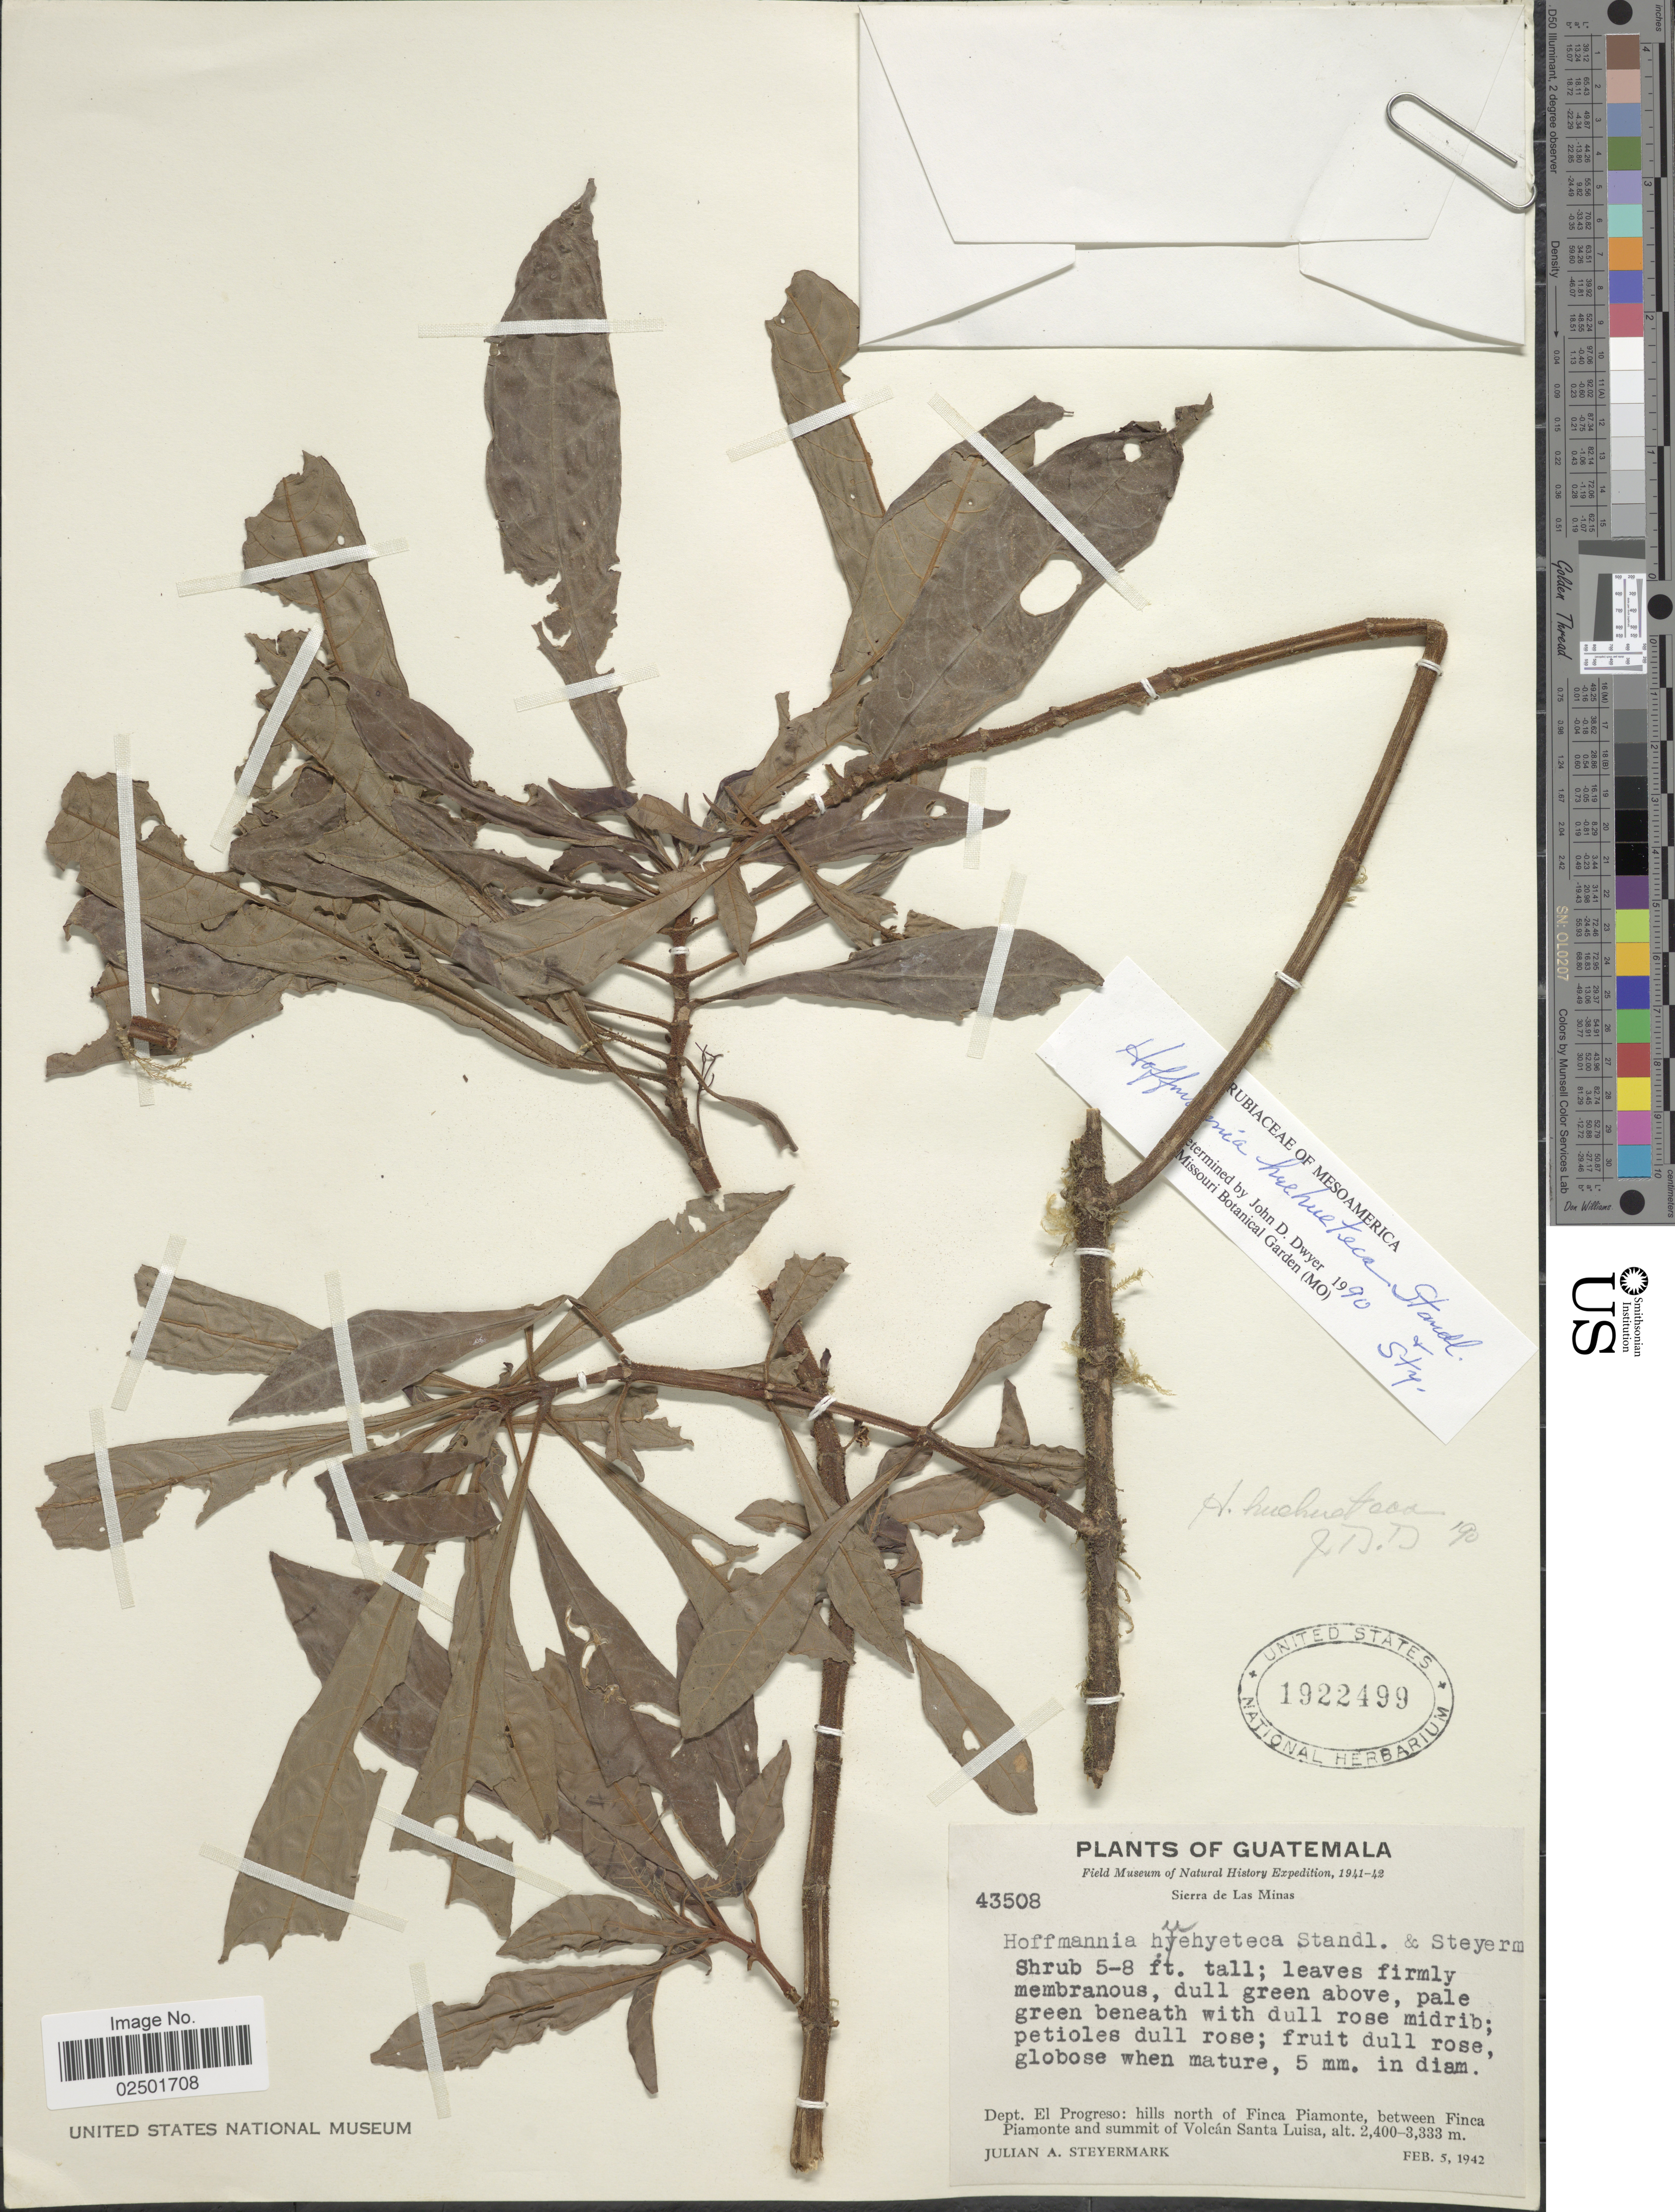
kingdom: Plantae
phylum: Tracheophyta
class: Magnoliopsida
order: Gentianales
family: Rubiaceae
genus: Hoffmannia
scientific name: Hoffmannia huehueteca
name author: Standl. & Steyerm.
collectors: J. Steyermark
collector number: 43508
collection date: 1942-02-05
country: Guatemala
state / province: El Progreso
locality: Sierra de Las Minas, Dept. El Progreso: hills north of Finca Piamonte, between Finca Piamonte and summit of Volcán Santa Luisa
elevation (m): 2400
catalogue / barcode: US 1922499